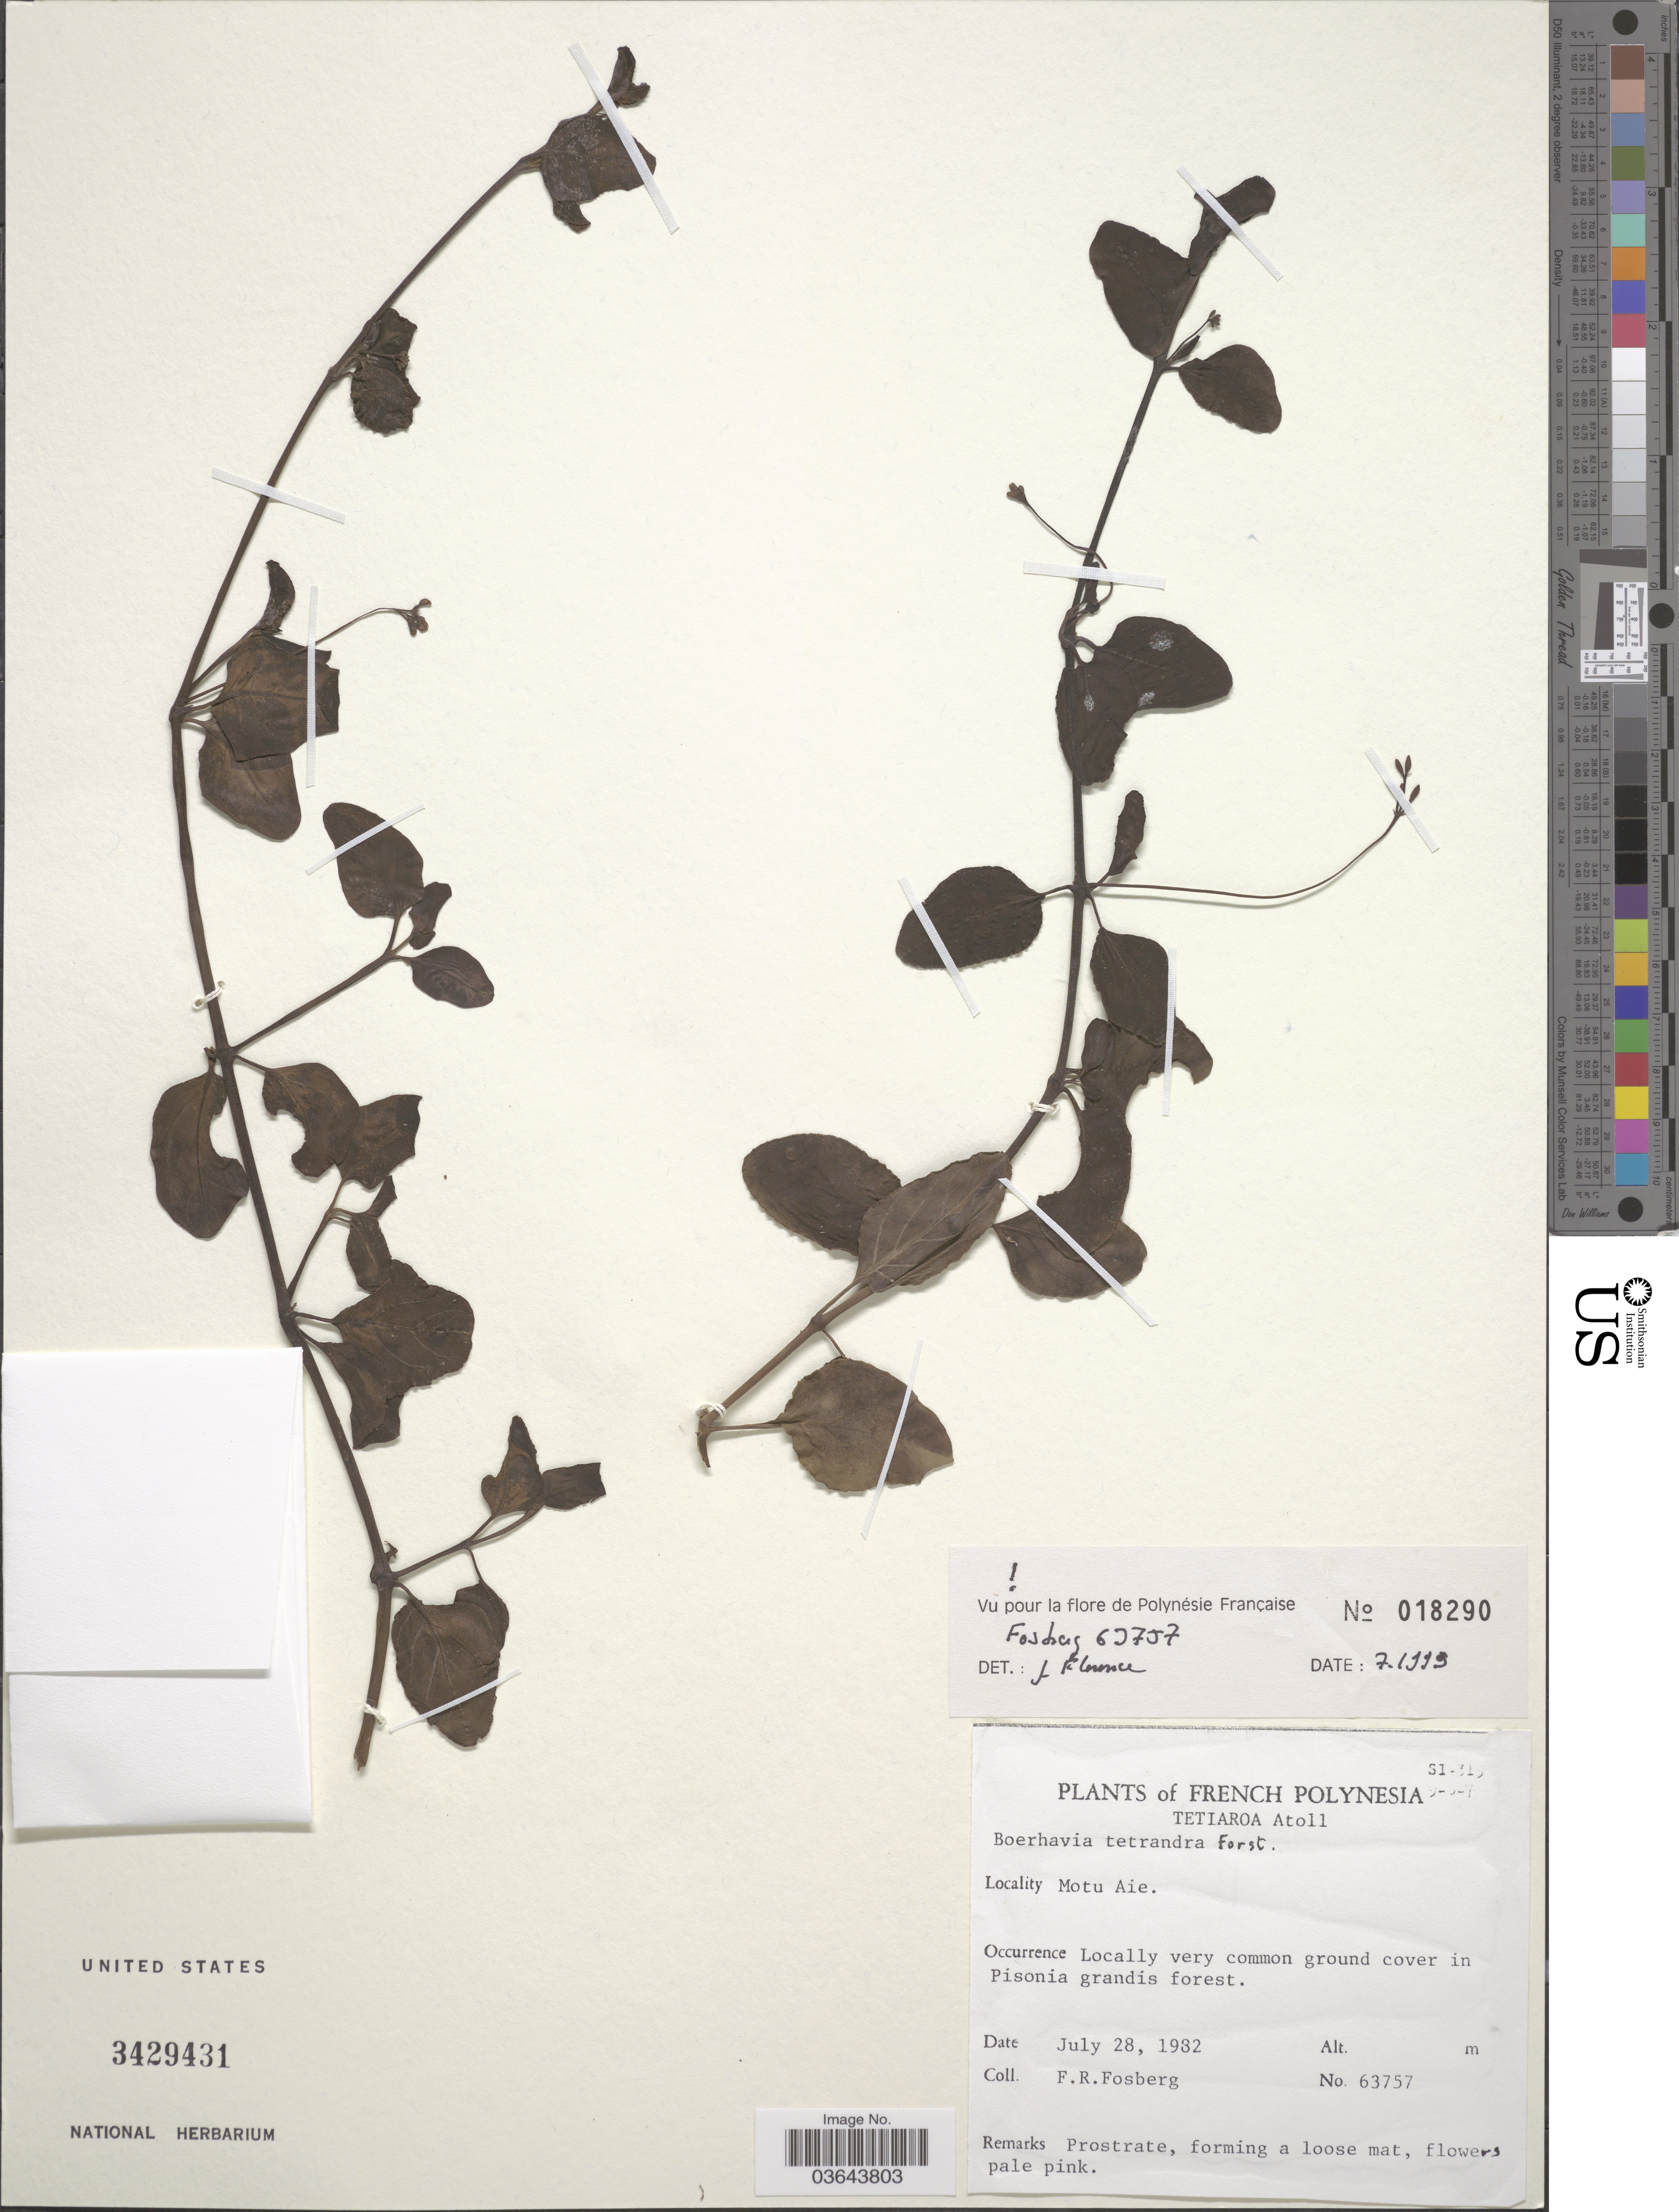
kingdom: Plantae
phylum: Tracheophyta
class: Magnoliopsida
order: Caryophyllales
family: Nyctaginaceae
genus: Boerhavia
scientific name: Boerhavia tetrandra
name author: G. Forst.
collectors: F. R. Fosberg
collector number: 63757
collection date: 1982-07-28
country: French Polynesia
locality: Tetiaroa Atoll. Motu Aie.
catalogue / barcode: US 3429431